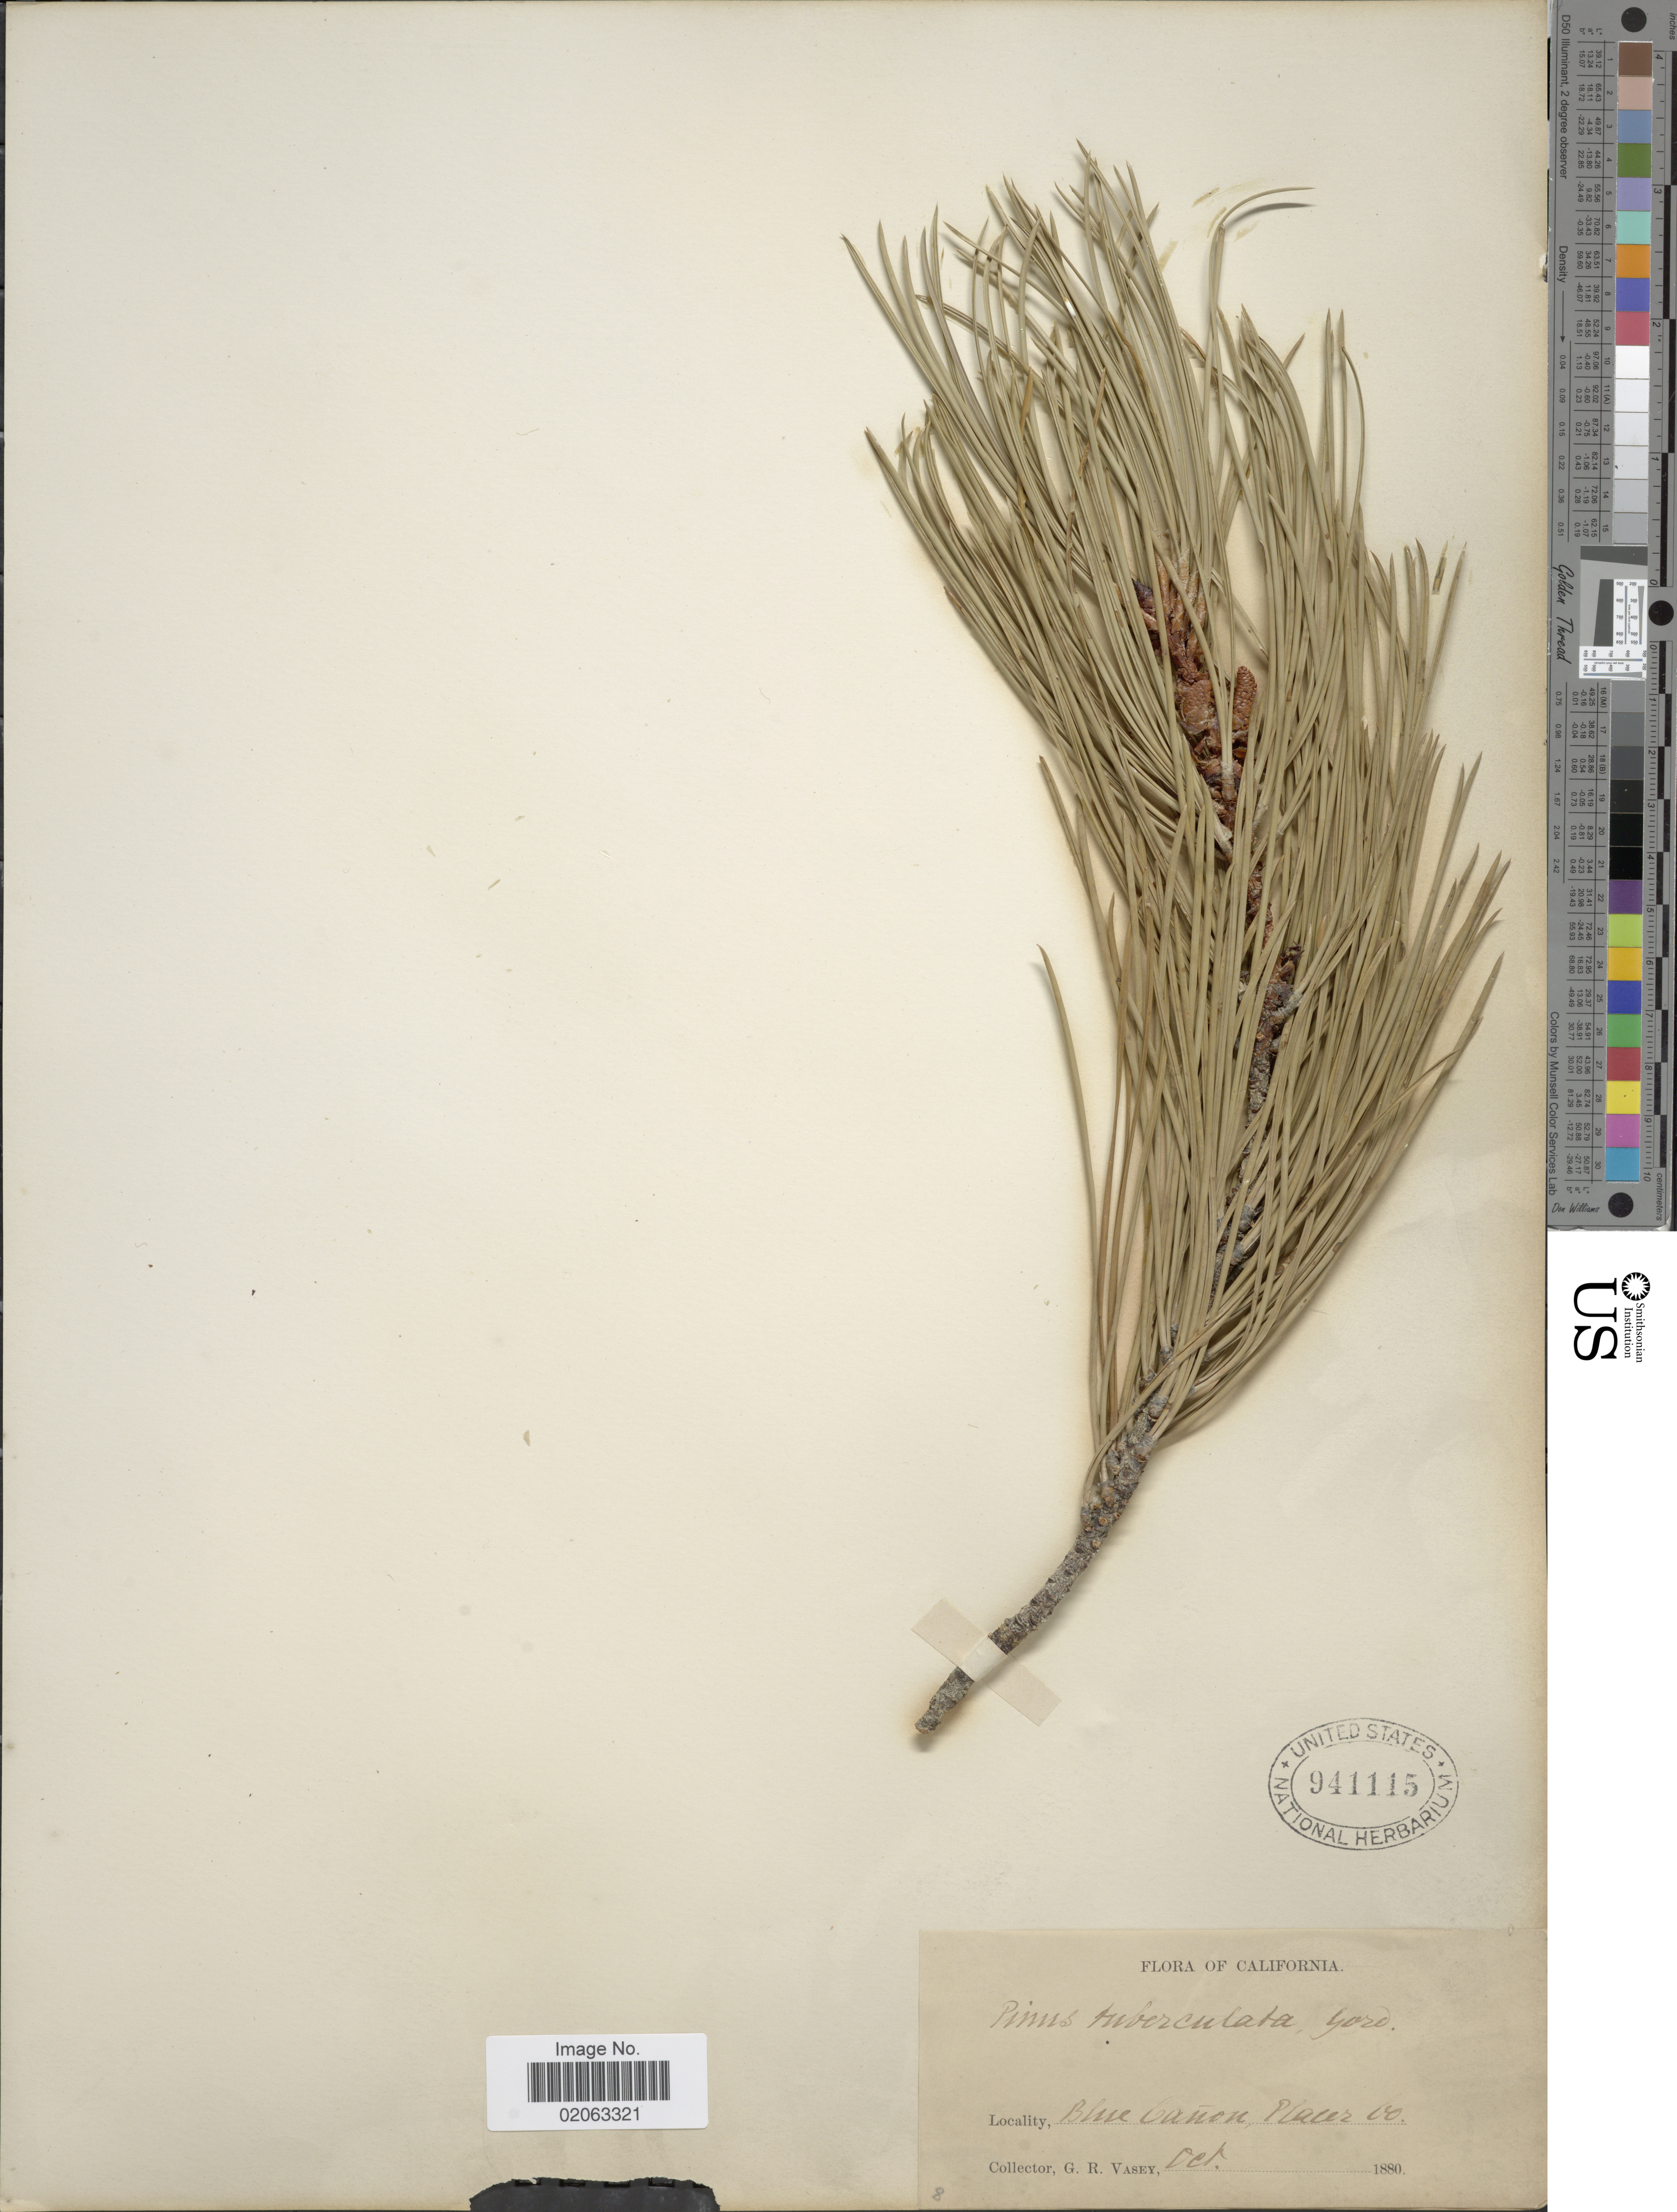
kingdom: Plantae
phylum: Tracheophyta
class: Pinopsida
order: Pinales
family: Pinaceae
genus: Pinus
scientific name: Pinus attenuata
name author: Lemmon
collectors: G. R. Vasey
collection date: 1880-10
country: United States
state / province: California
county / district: Placer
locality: Blue Cañon, Placer Co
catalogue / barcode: US 941115